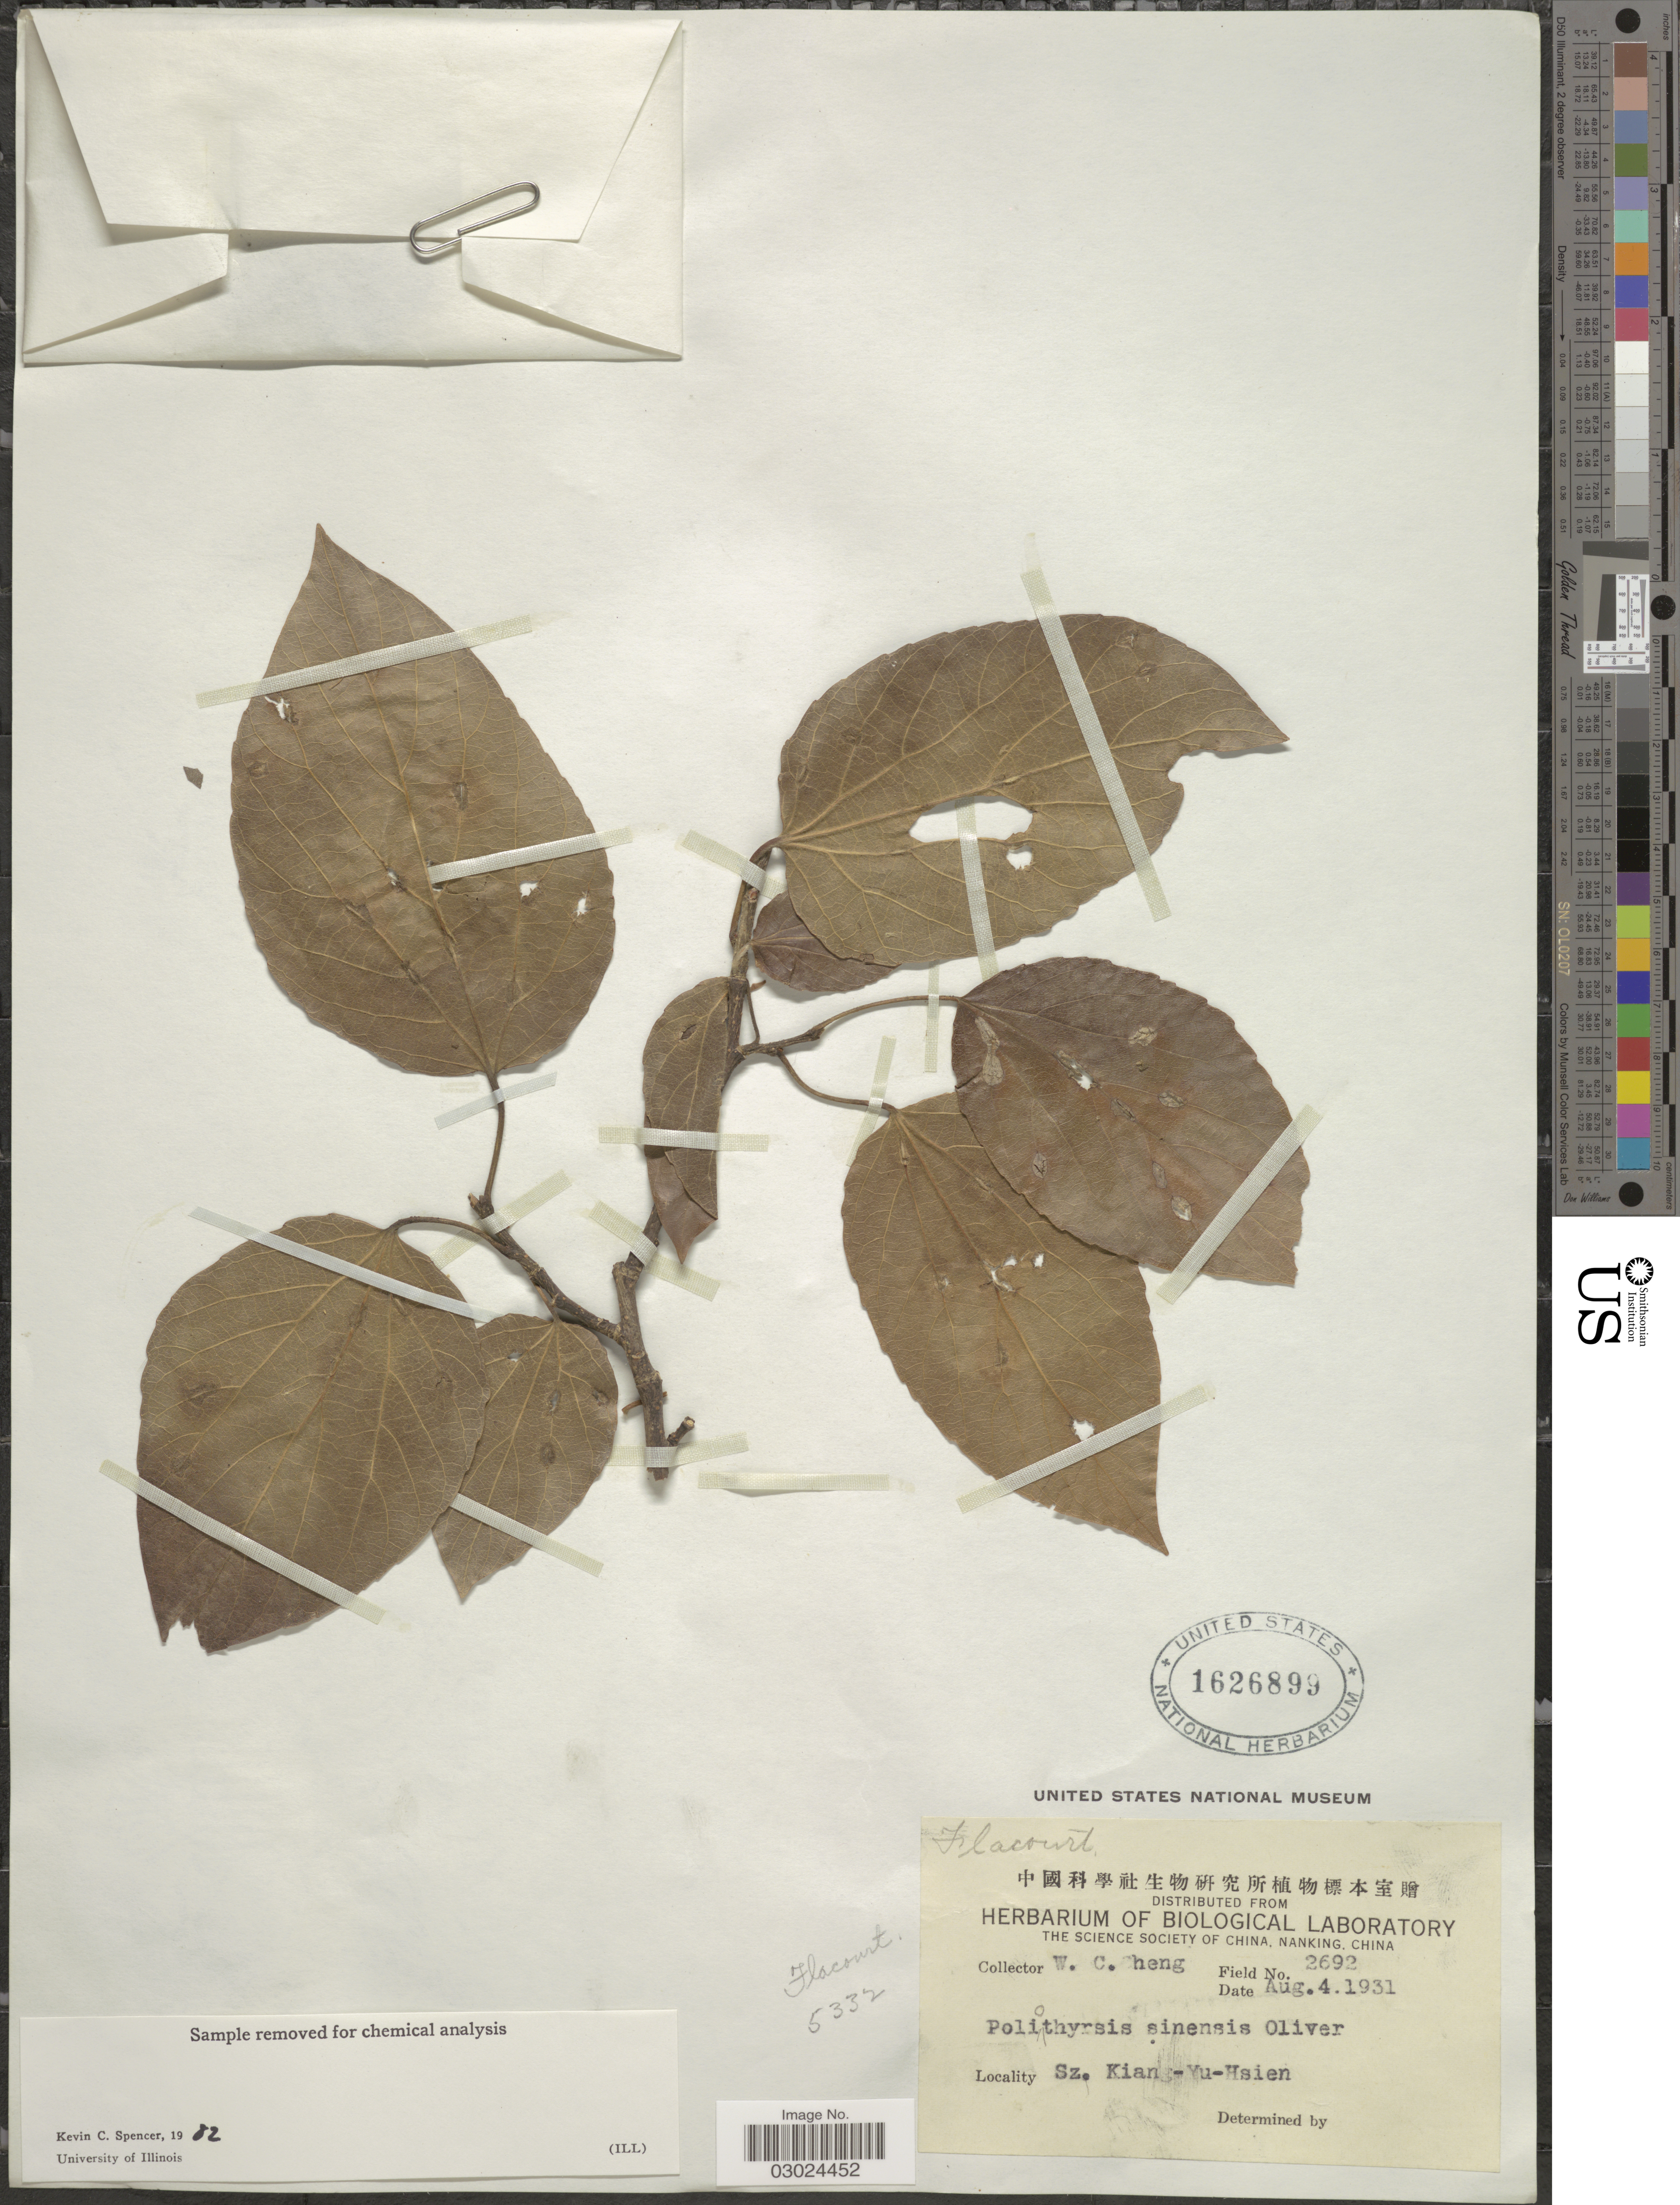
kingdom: Plantae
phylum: Tracheophyta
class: Magnoliopsida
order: Malpighiales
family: Salicaceae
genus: Poliothyrsis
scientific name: Poliothyrsis sinensis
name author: Oliv.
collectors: W. C. Cheng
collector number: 2692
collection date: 1931-08-04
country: China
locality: Sz. Kiang-Yu-Hsien.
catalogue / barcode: US 1626899